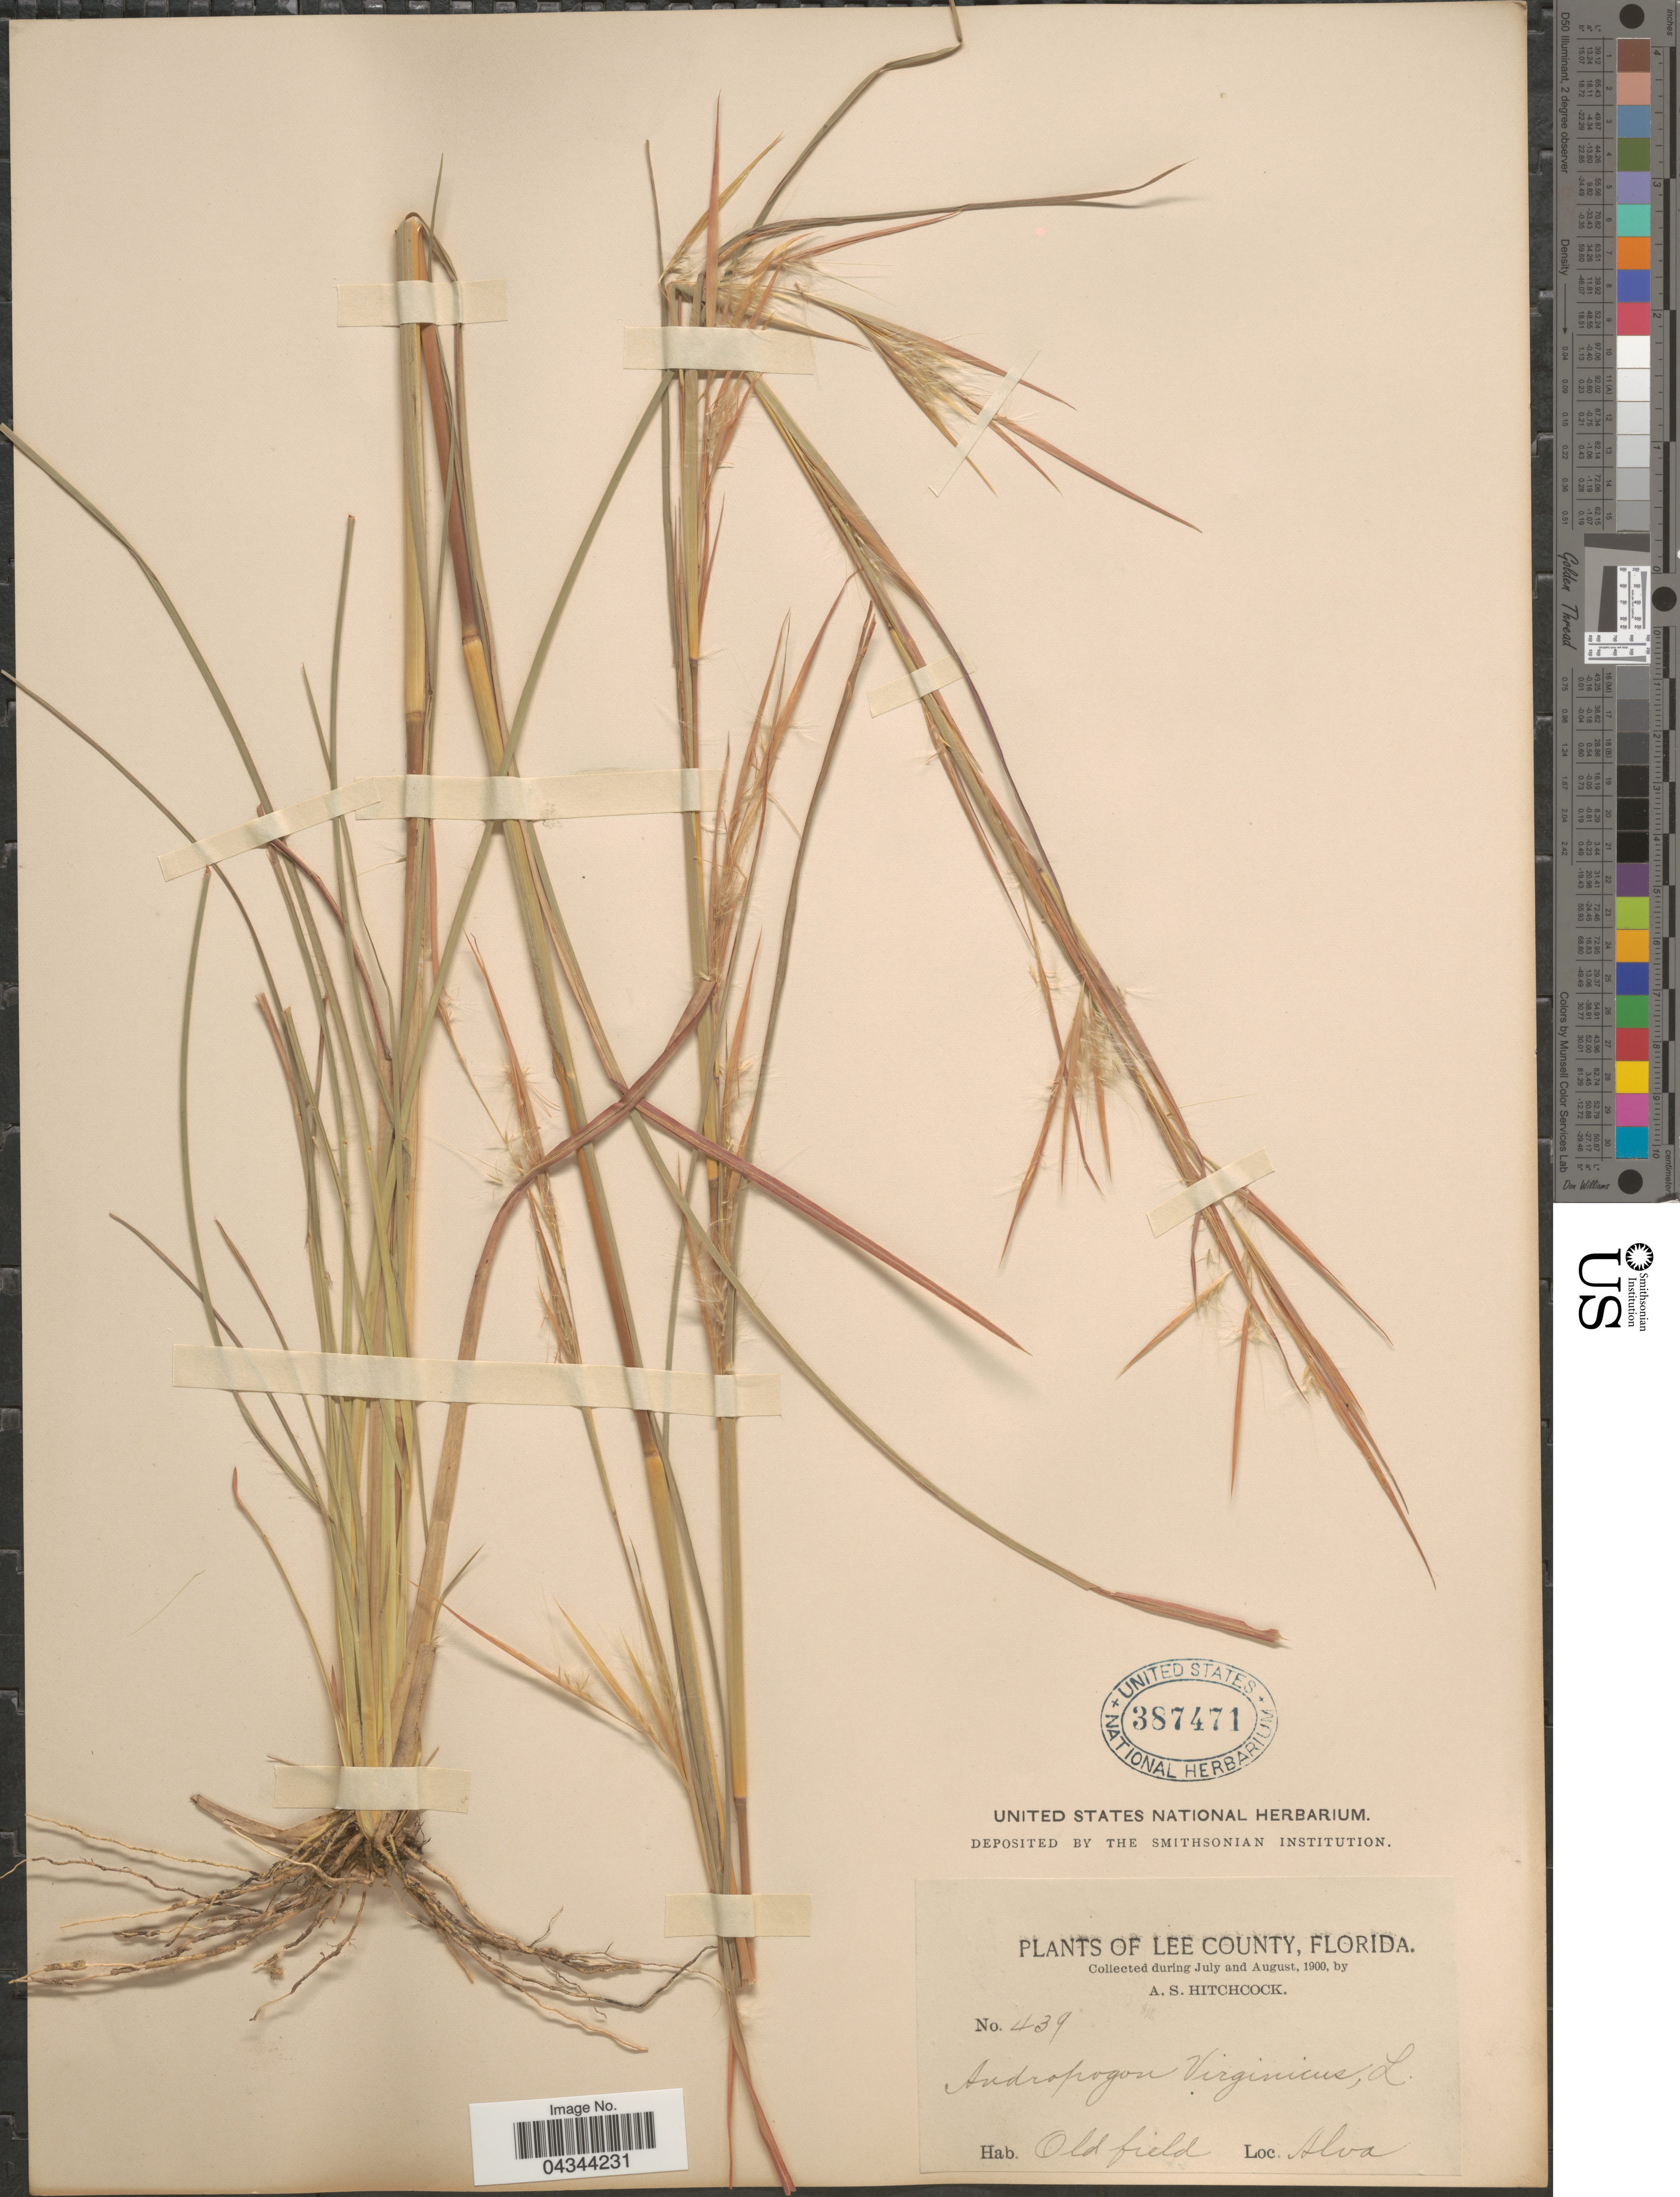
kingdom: Plantae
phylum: Tracheophyta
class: Liliopsida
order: Poales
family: Poaceae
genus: Andropogon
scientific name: Andropogon virginicus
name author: L.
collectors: A. S. Hitchcock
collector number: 439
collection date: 1900-07/1900-08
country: United States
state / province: Florida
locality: Lee County. Old field. Alva.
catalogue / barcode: US 387471